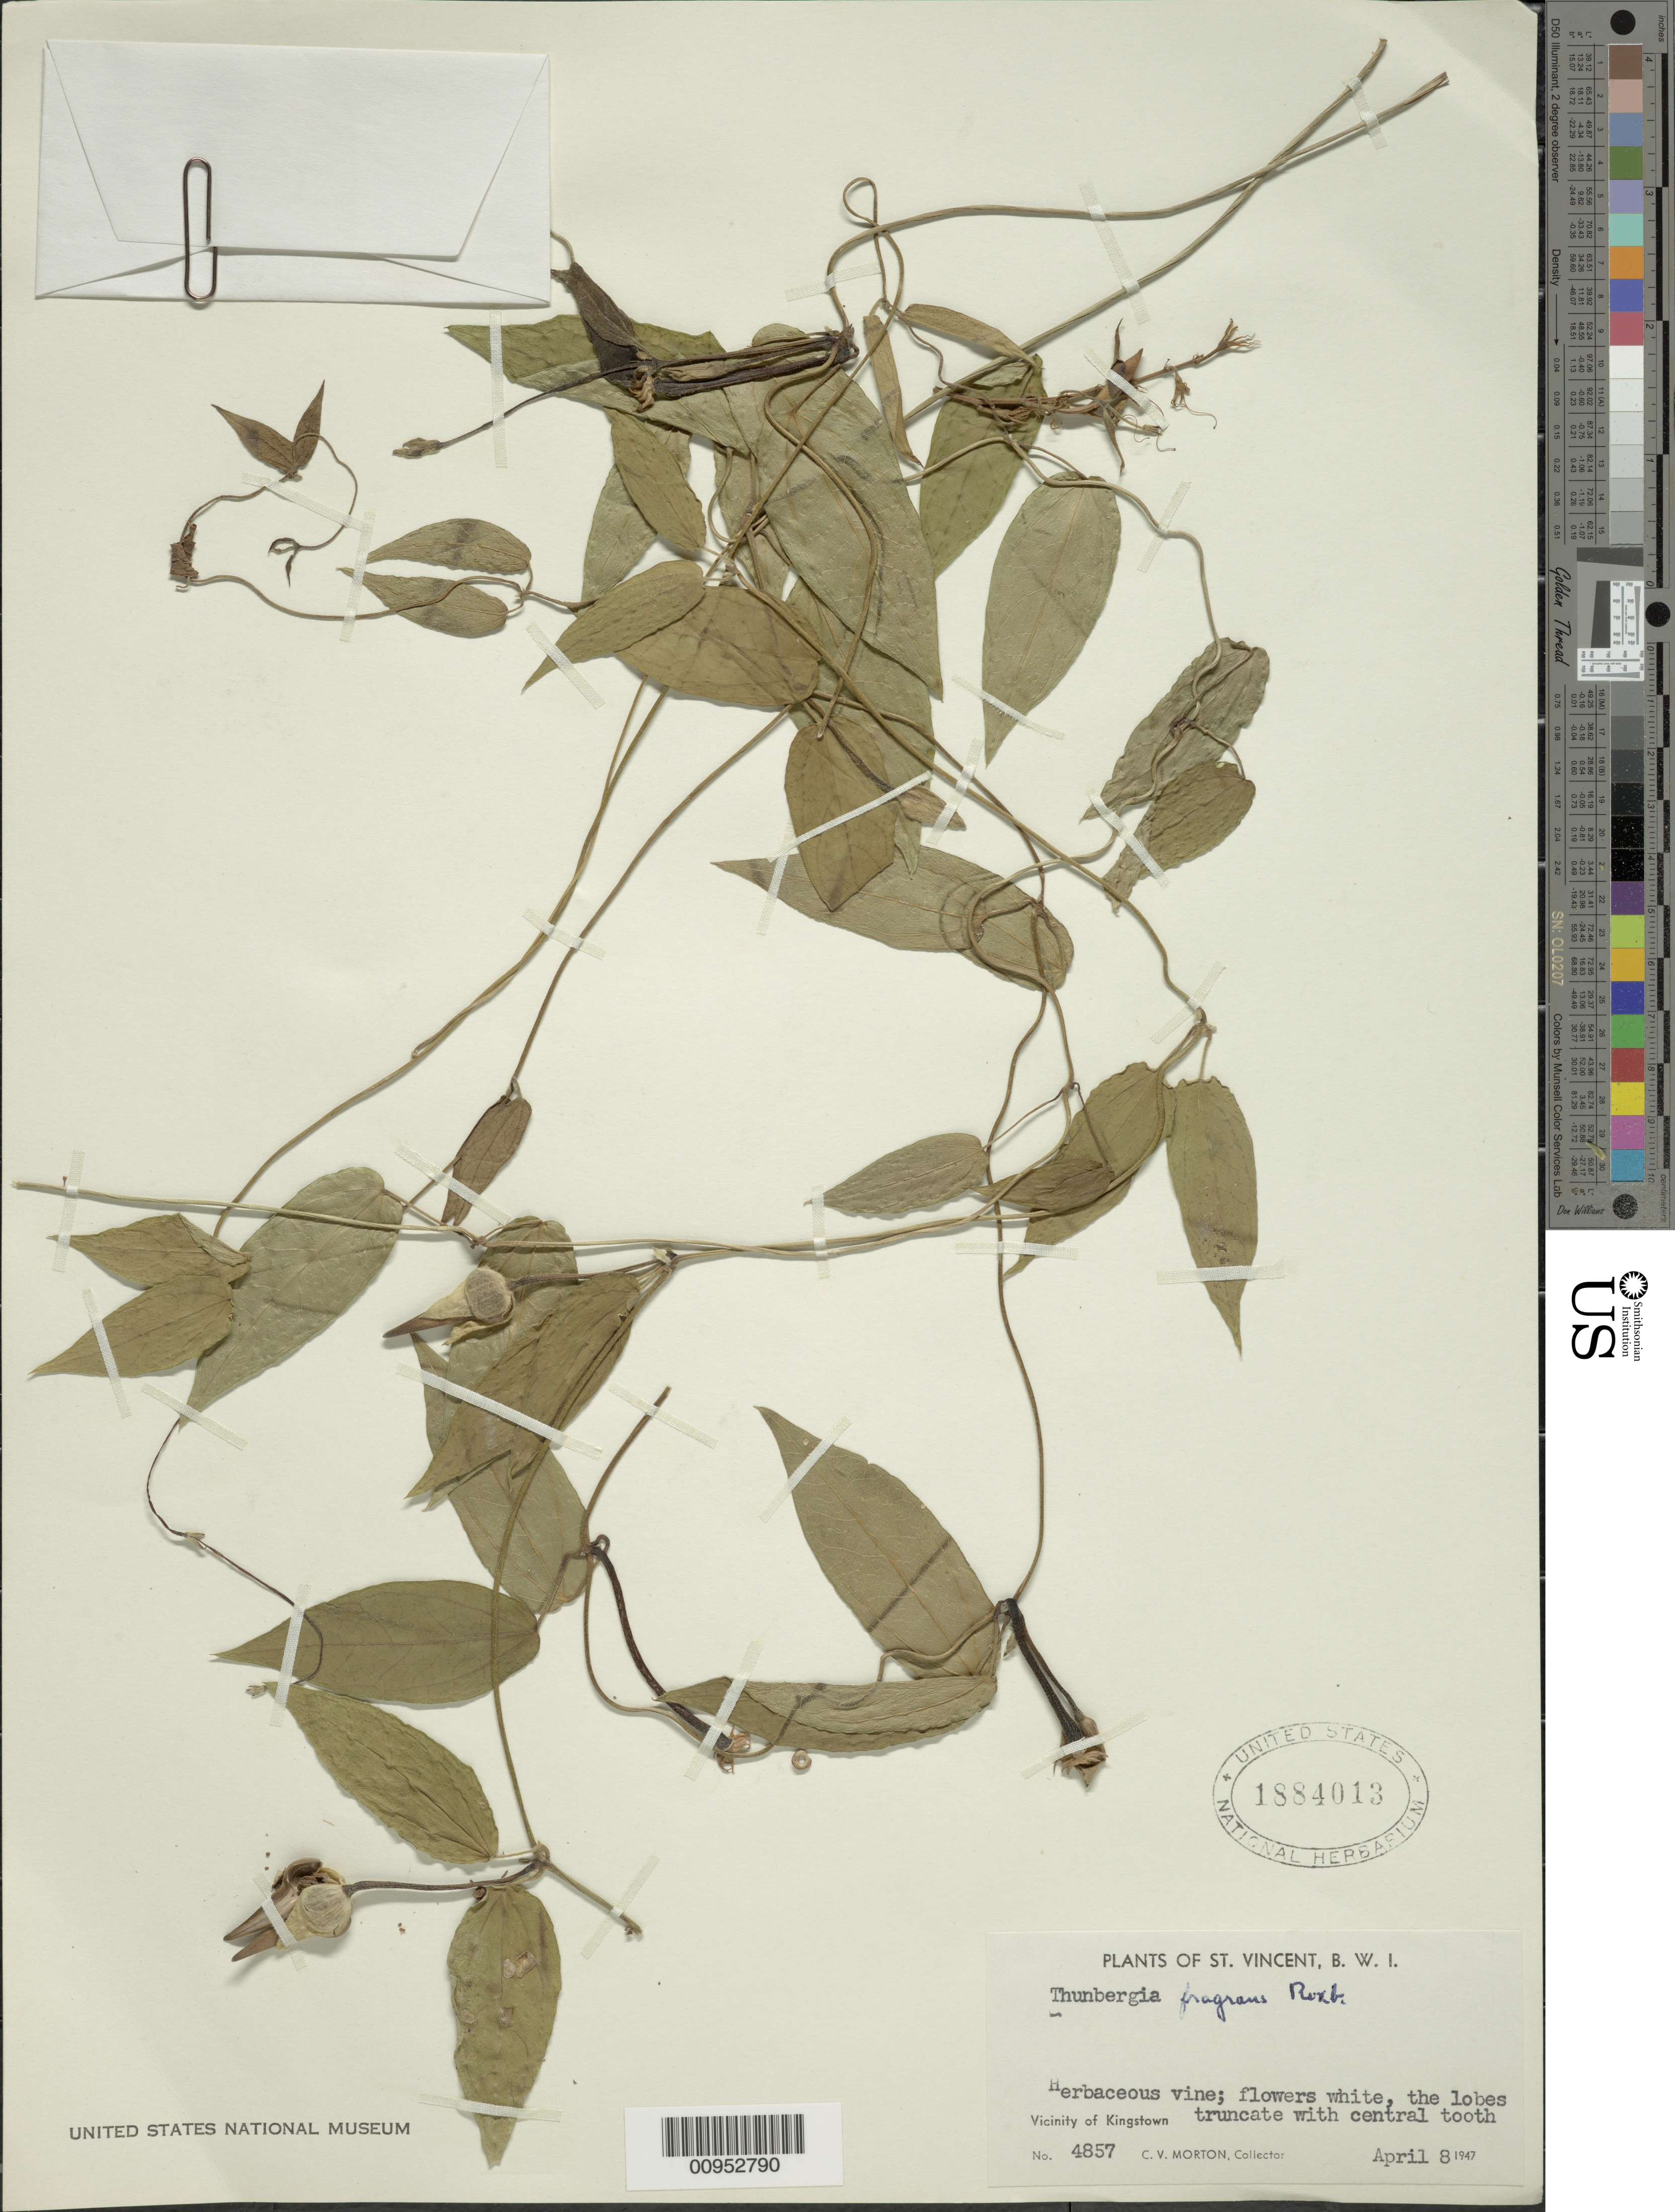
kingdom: Plantae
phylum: Tracheophyta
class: Magnoliopsida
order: Lamiales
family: Acanthaceae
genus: Thunbergia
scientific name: Thunbergia fragrans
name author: Roxb.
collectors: C. V. Morton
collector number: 4857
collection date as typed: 08 Apr 1947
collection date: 1947-04-08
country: St. Vincent - Grenadines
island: St. Vincent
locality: Vicinity of Kingstown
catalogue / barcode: US 1884013